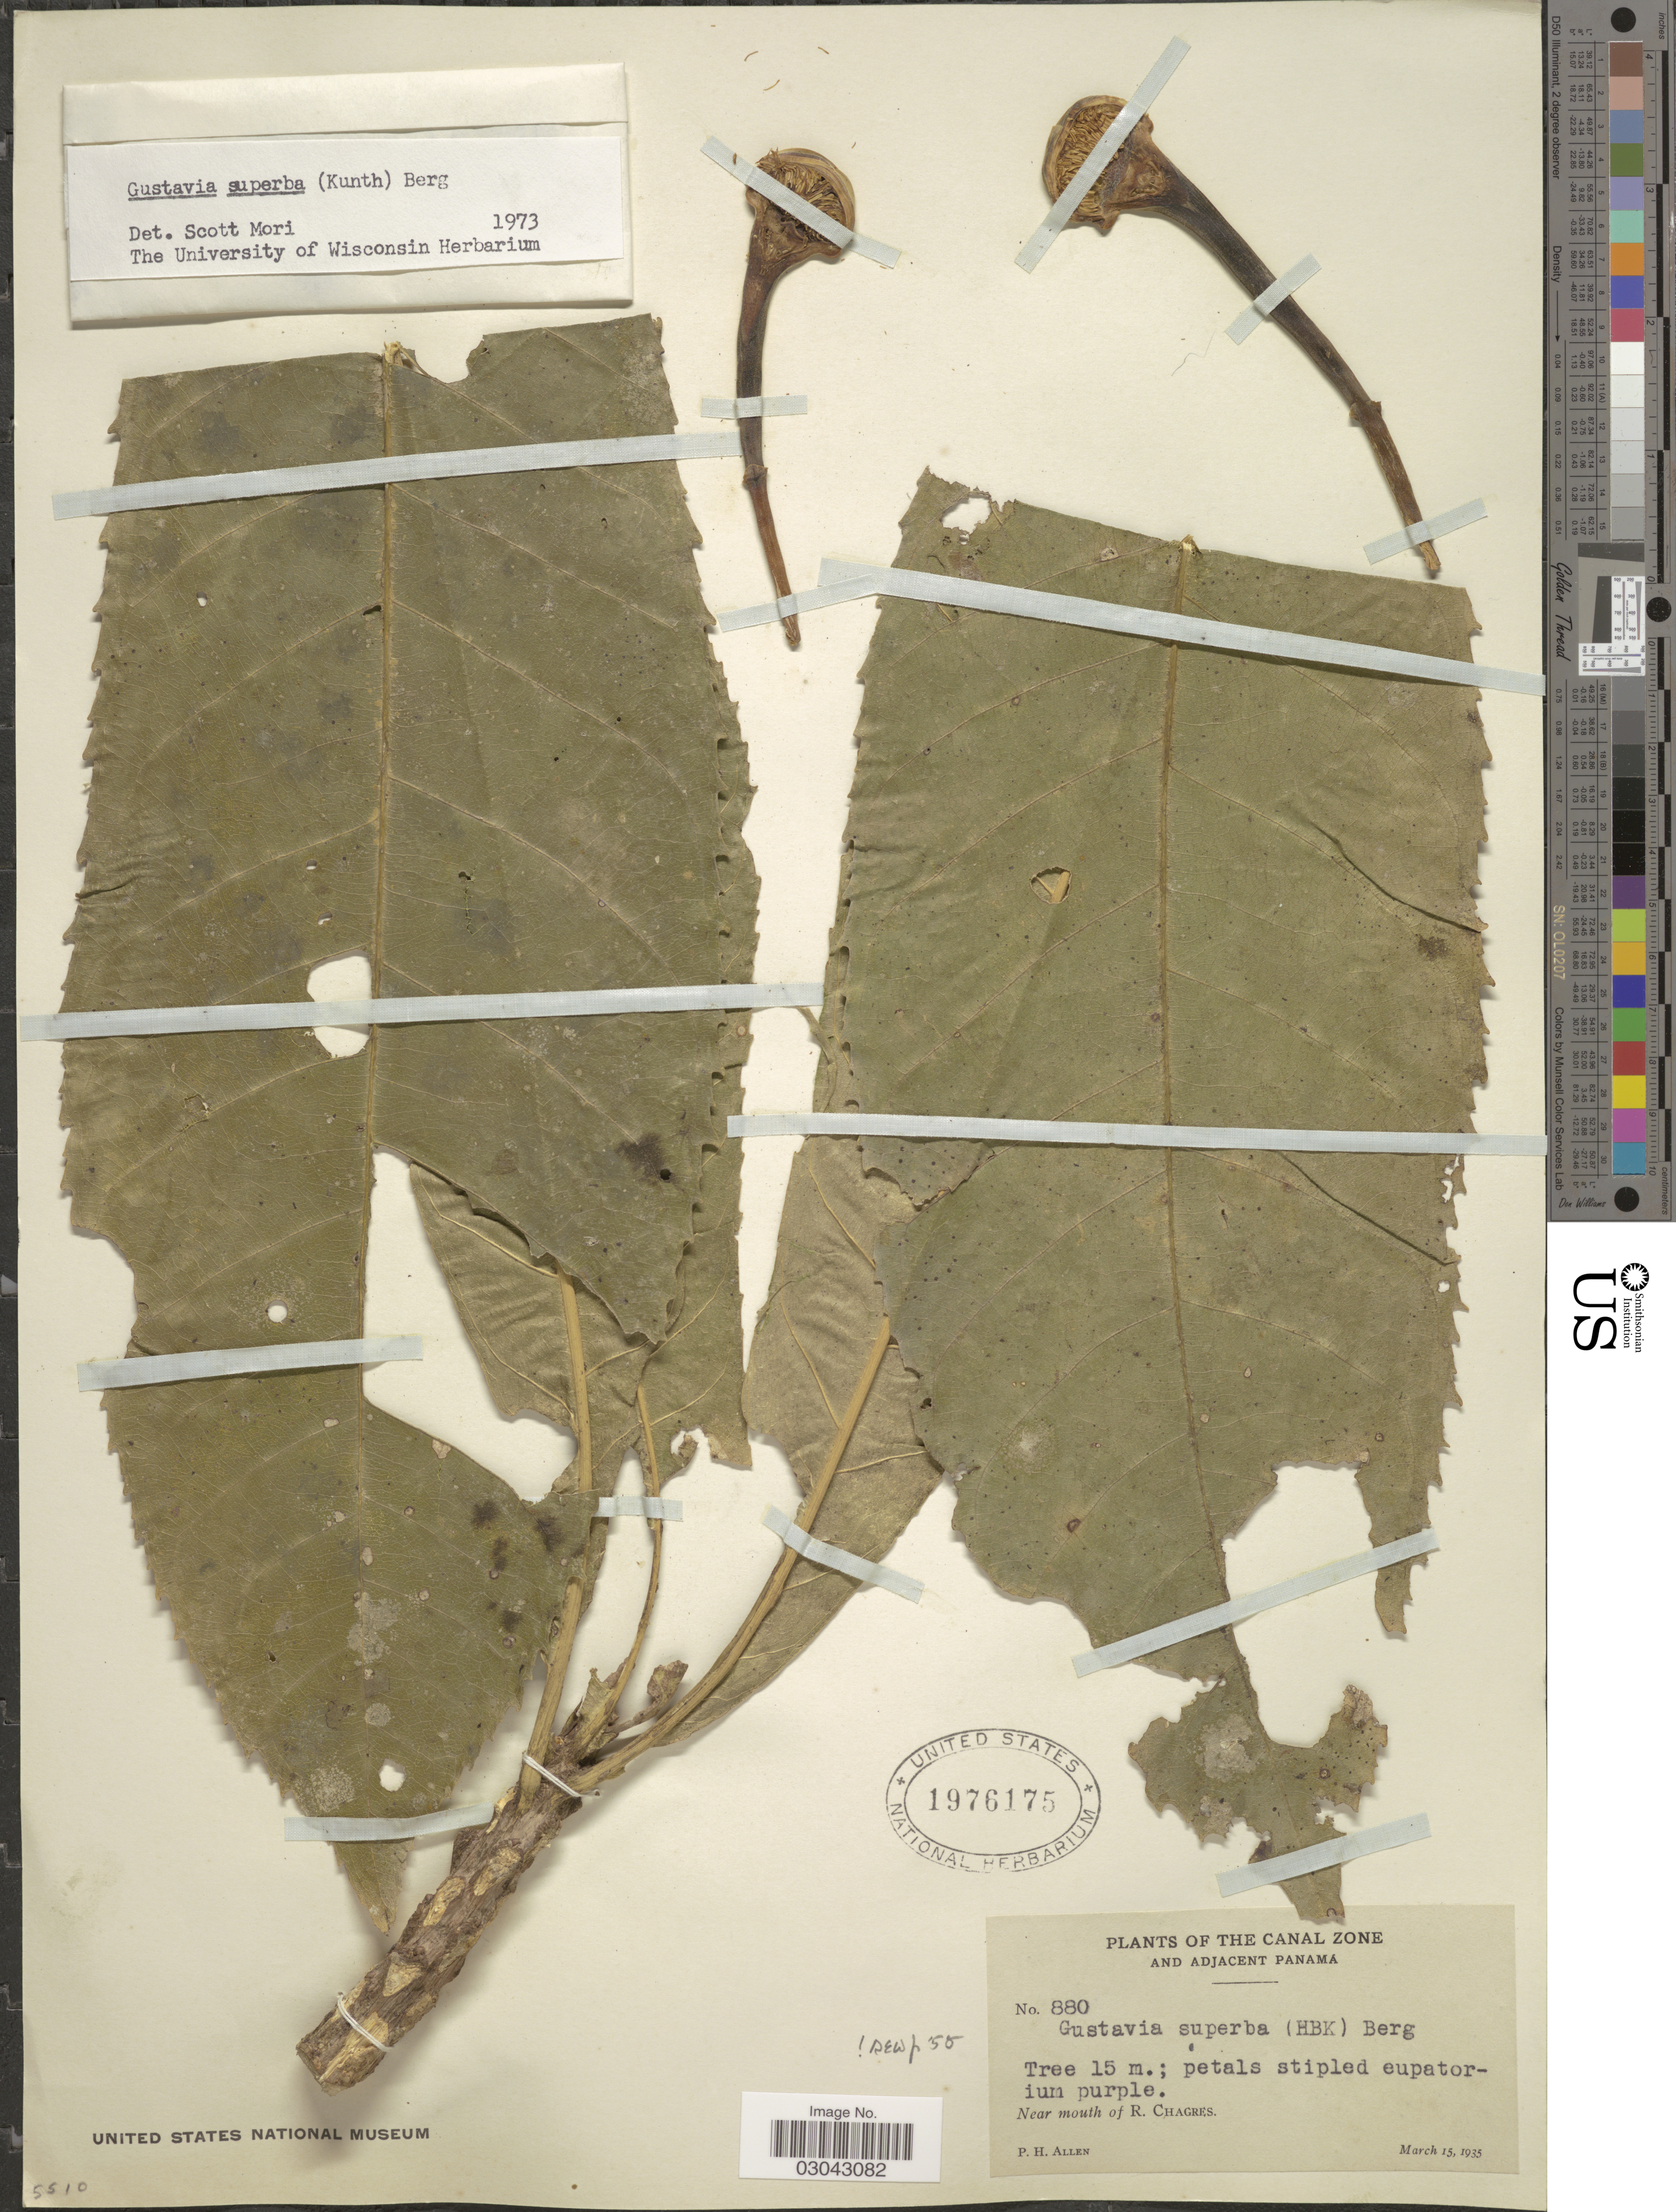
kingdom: Plantae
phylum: Tracheophyta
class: Magnoliopsida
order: Ericales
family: Lecythidaceae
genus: Gustavia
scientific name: Gustavia superba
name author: (Kunth) O. Berg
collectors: P. H. Allen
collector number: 880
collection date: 1935-03-15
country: Panama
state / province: Colón / Panamá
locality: The Canal Zone and adjacent Panama, Near mouth of R. Chagres.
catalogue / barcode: US 1976175